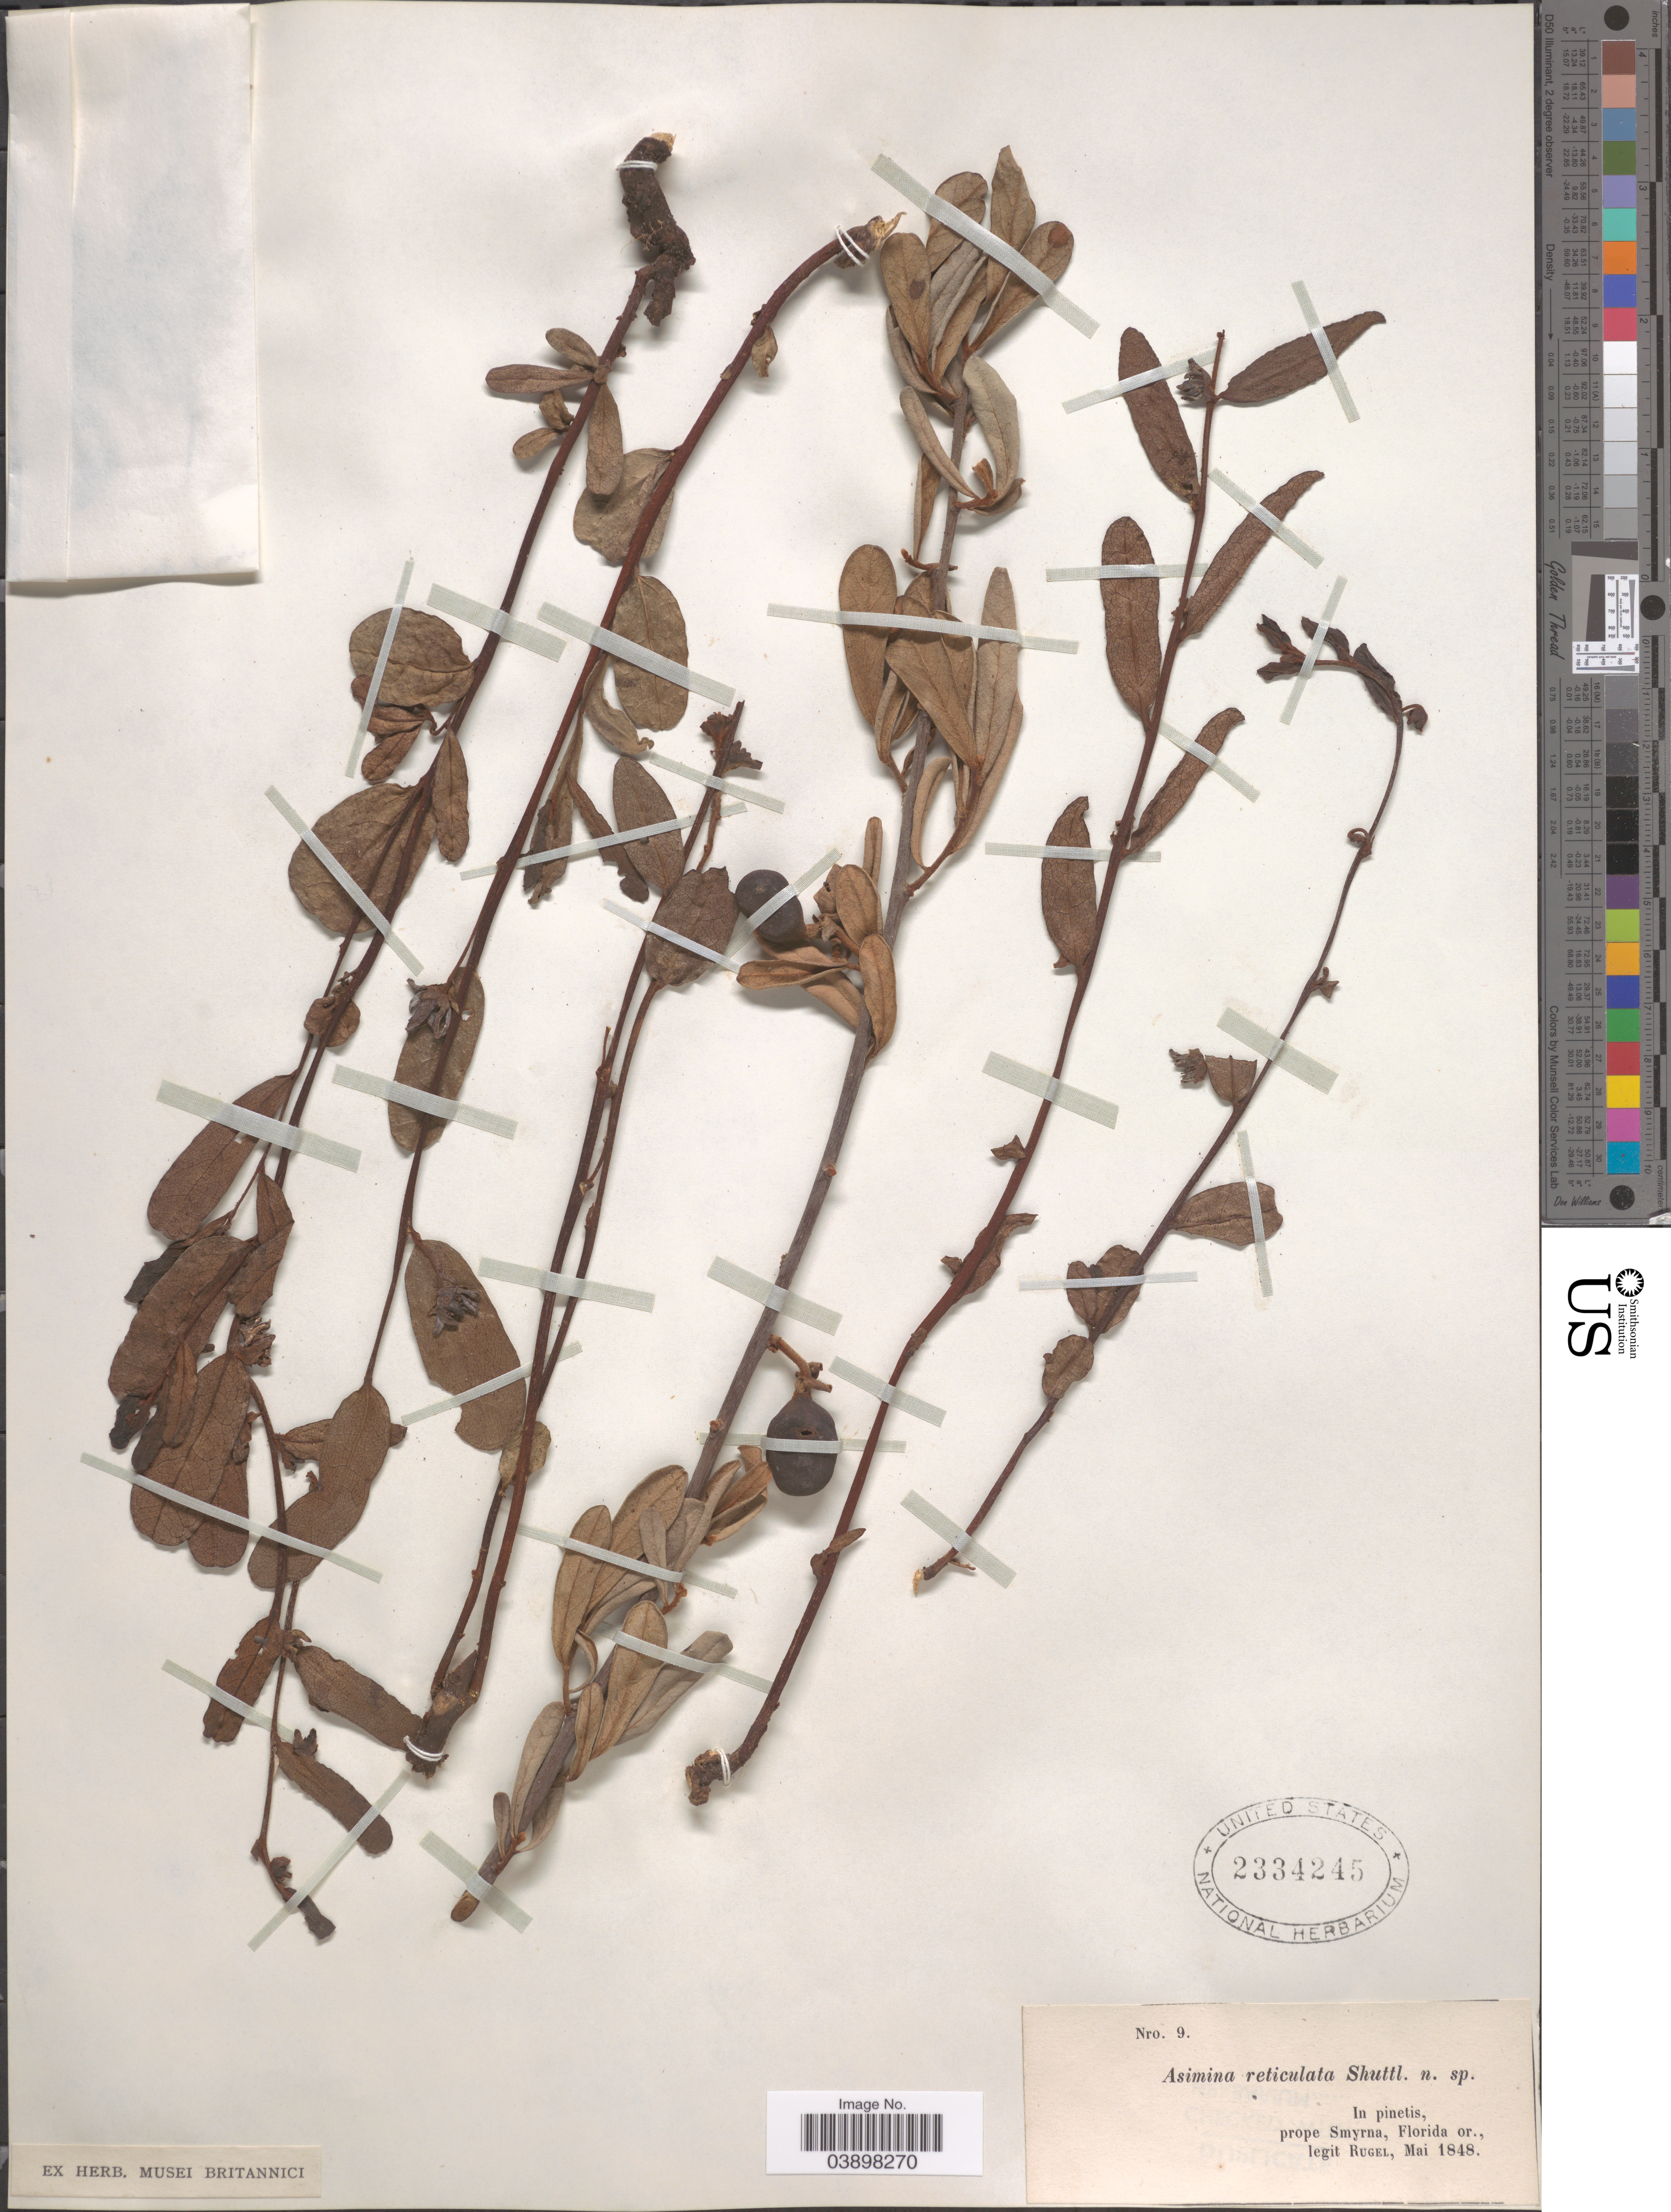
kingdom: Plantae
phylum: Tracheophyta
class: Magnoliopsida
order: Magnoliales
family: Annonaceae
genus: Asimina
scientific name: Asimina reticulata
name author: (Shuttlew.) Chapm.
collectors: Rugel, --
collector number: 9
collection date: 1848-05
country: United States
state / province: Florida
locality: In pinetis, prope Smyrna.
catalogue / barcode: US 2334245